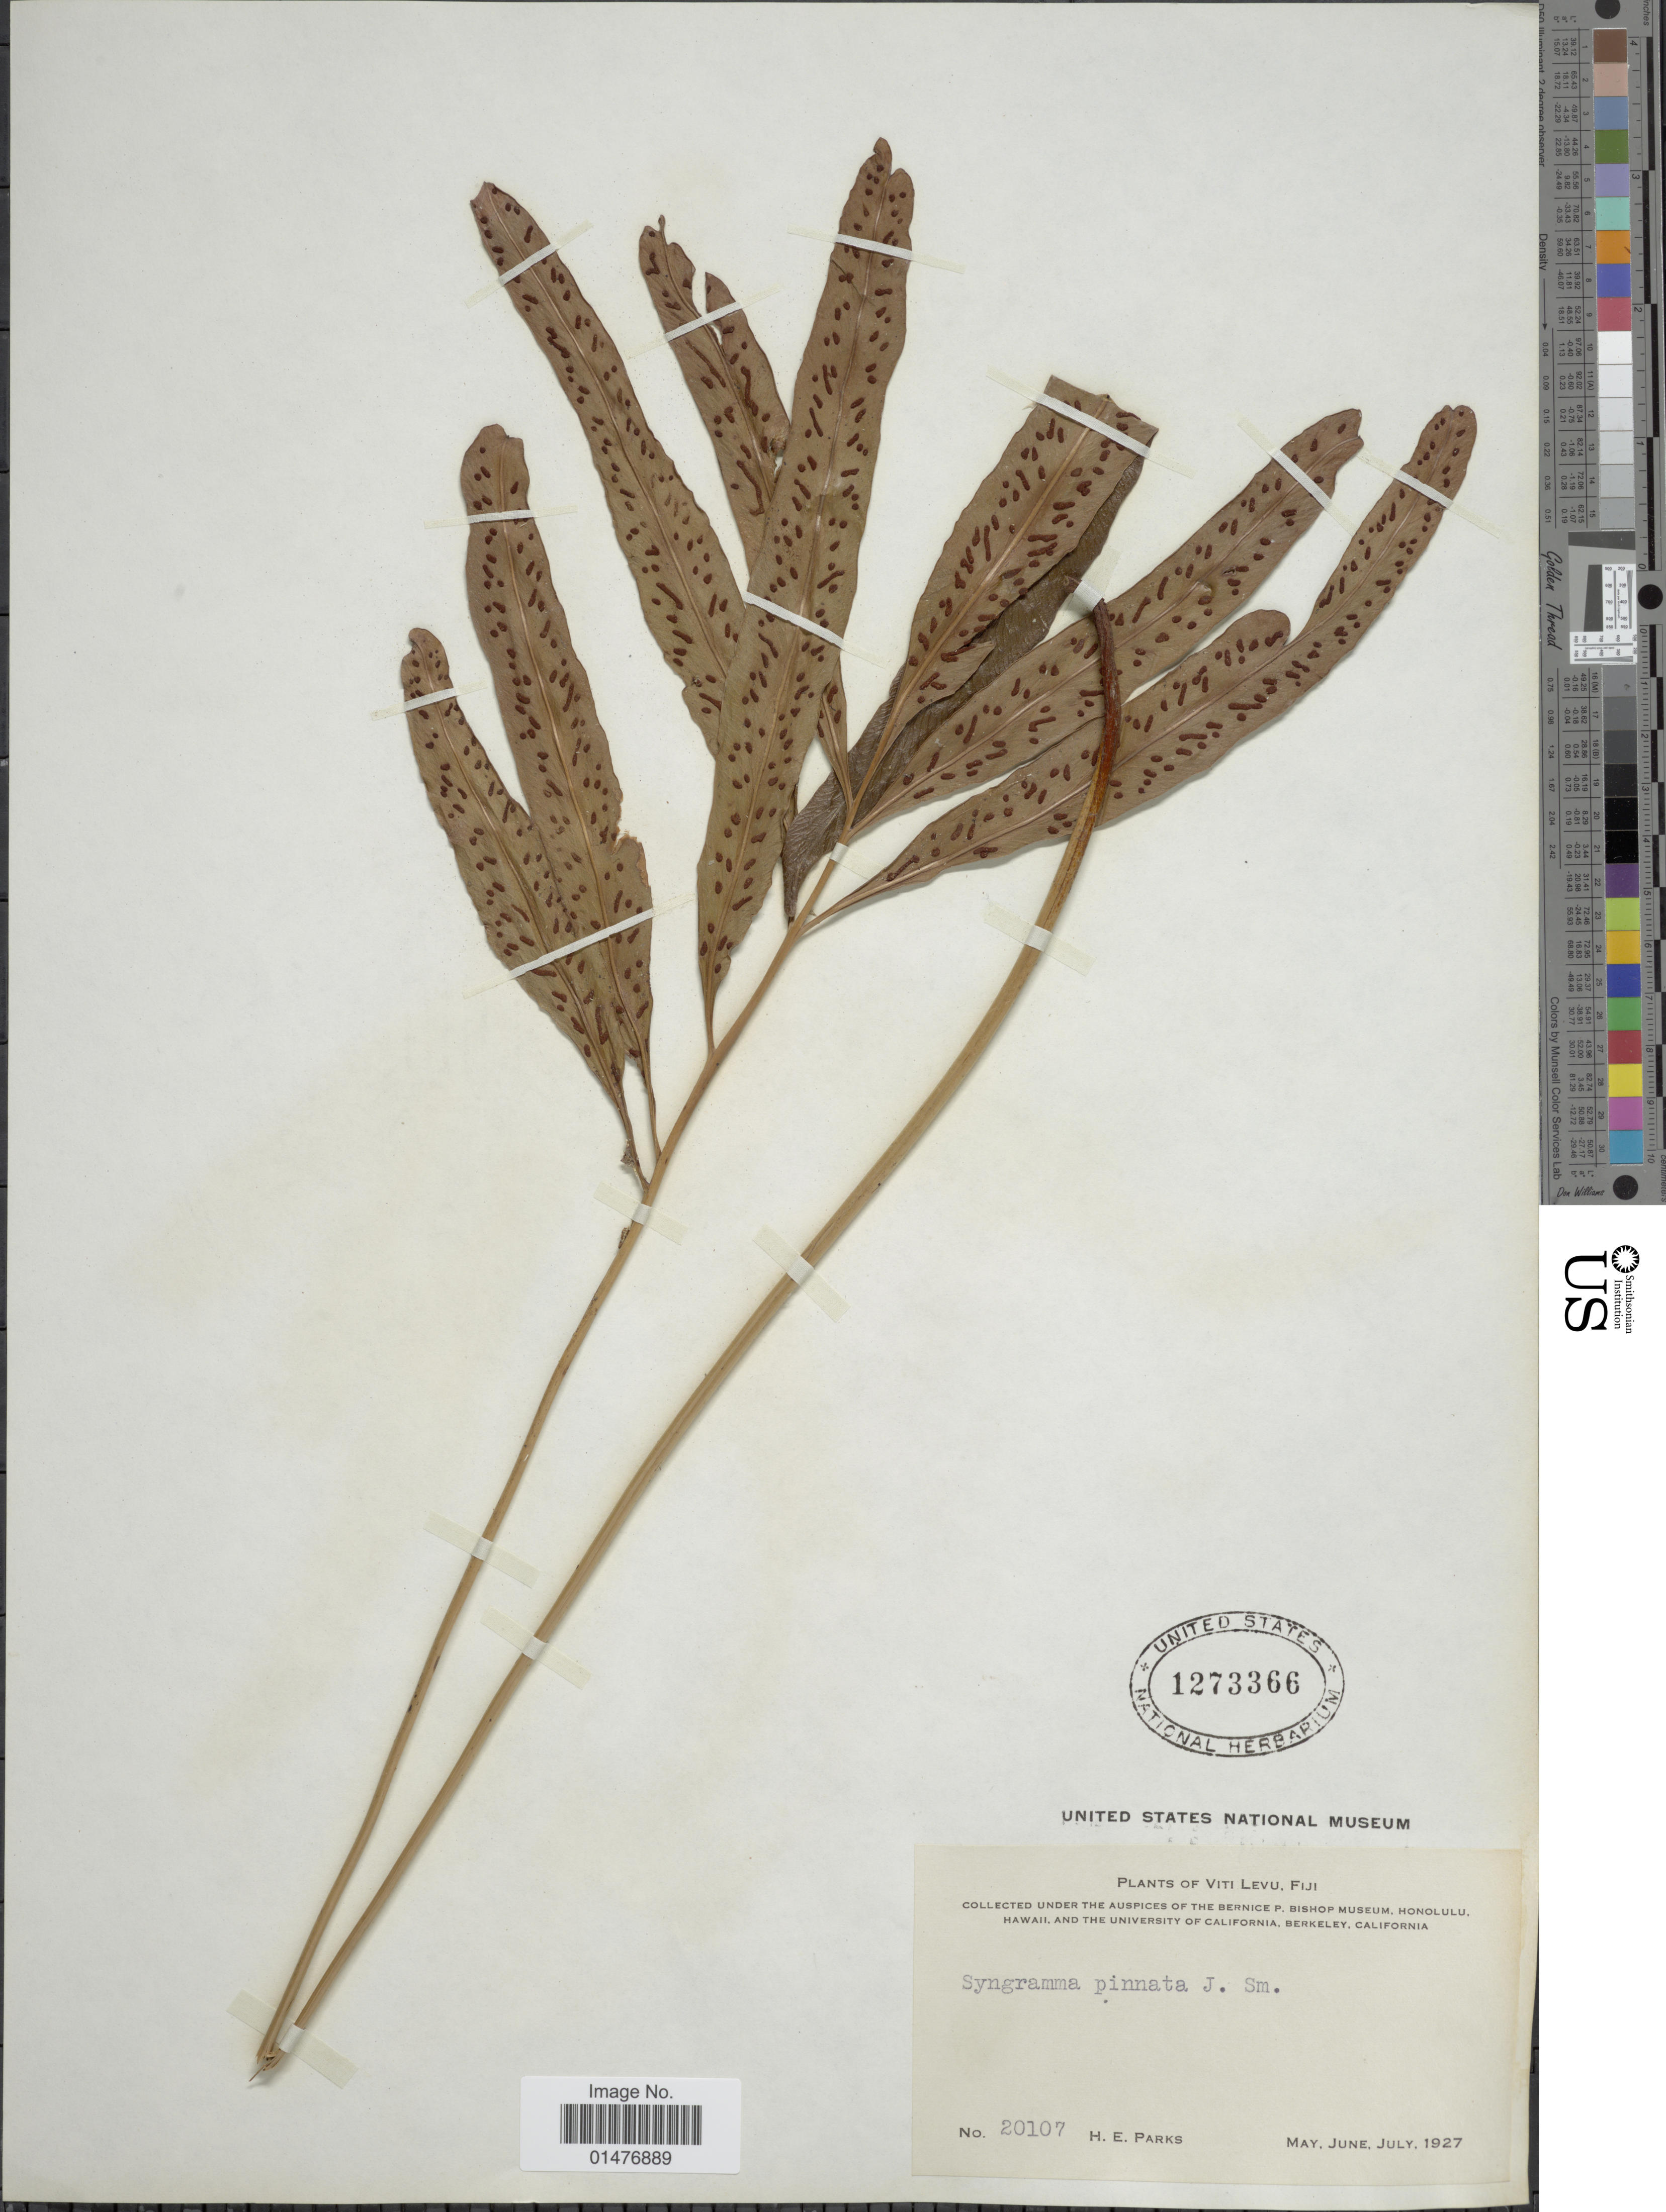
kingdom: Plantae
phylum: Tracheophyta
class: Polypodiopsida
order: Polypodiales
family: Pteridaceae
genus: Taenitis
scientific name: Taenitis pinnata var. brachysora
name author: (Baker) Holttum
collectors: H. E. Parks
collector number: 20107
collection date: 1927-05/1927-07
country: Fiji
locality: Viti Levu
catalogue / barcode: US 1273366